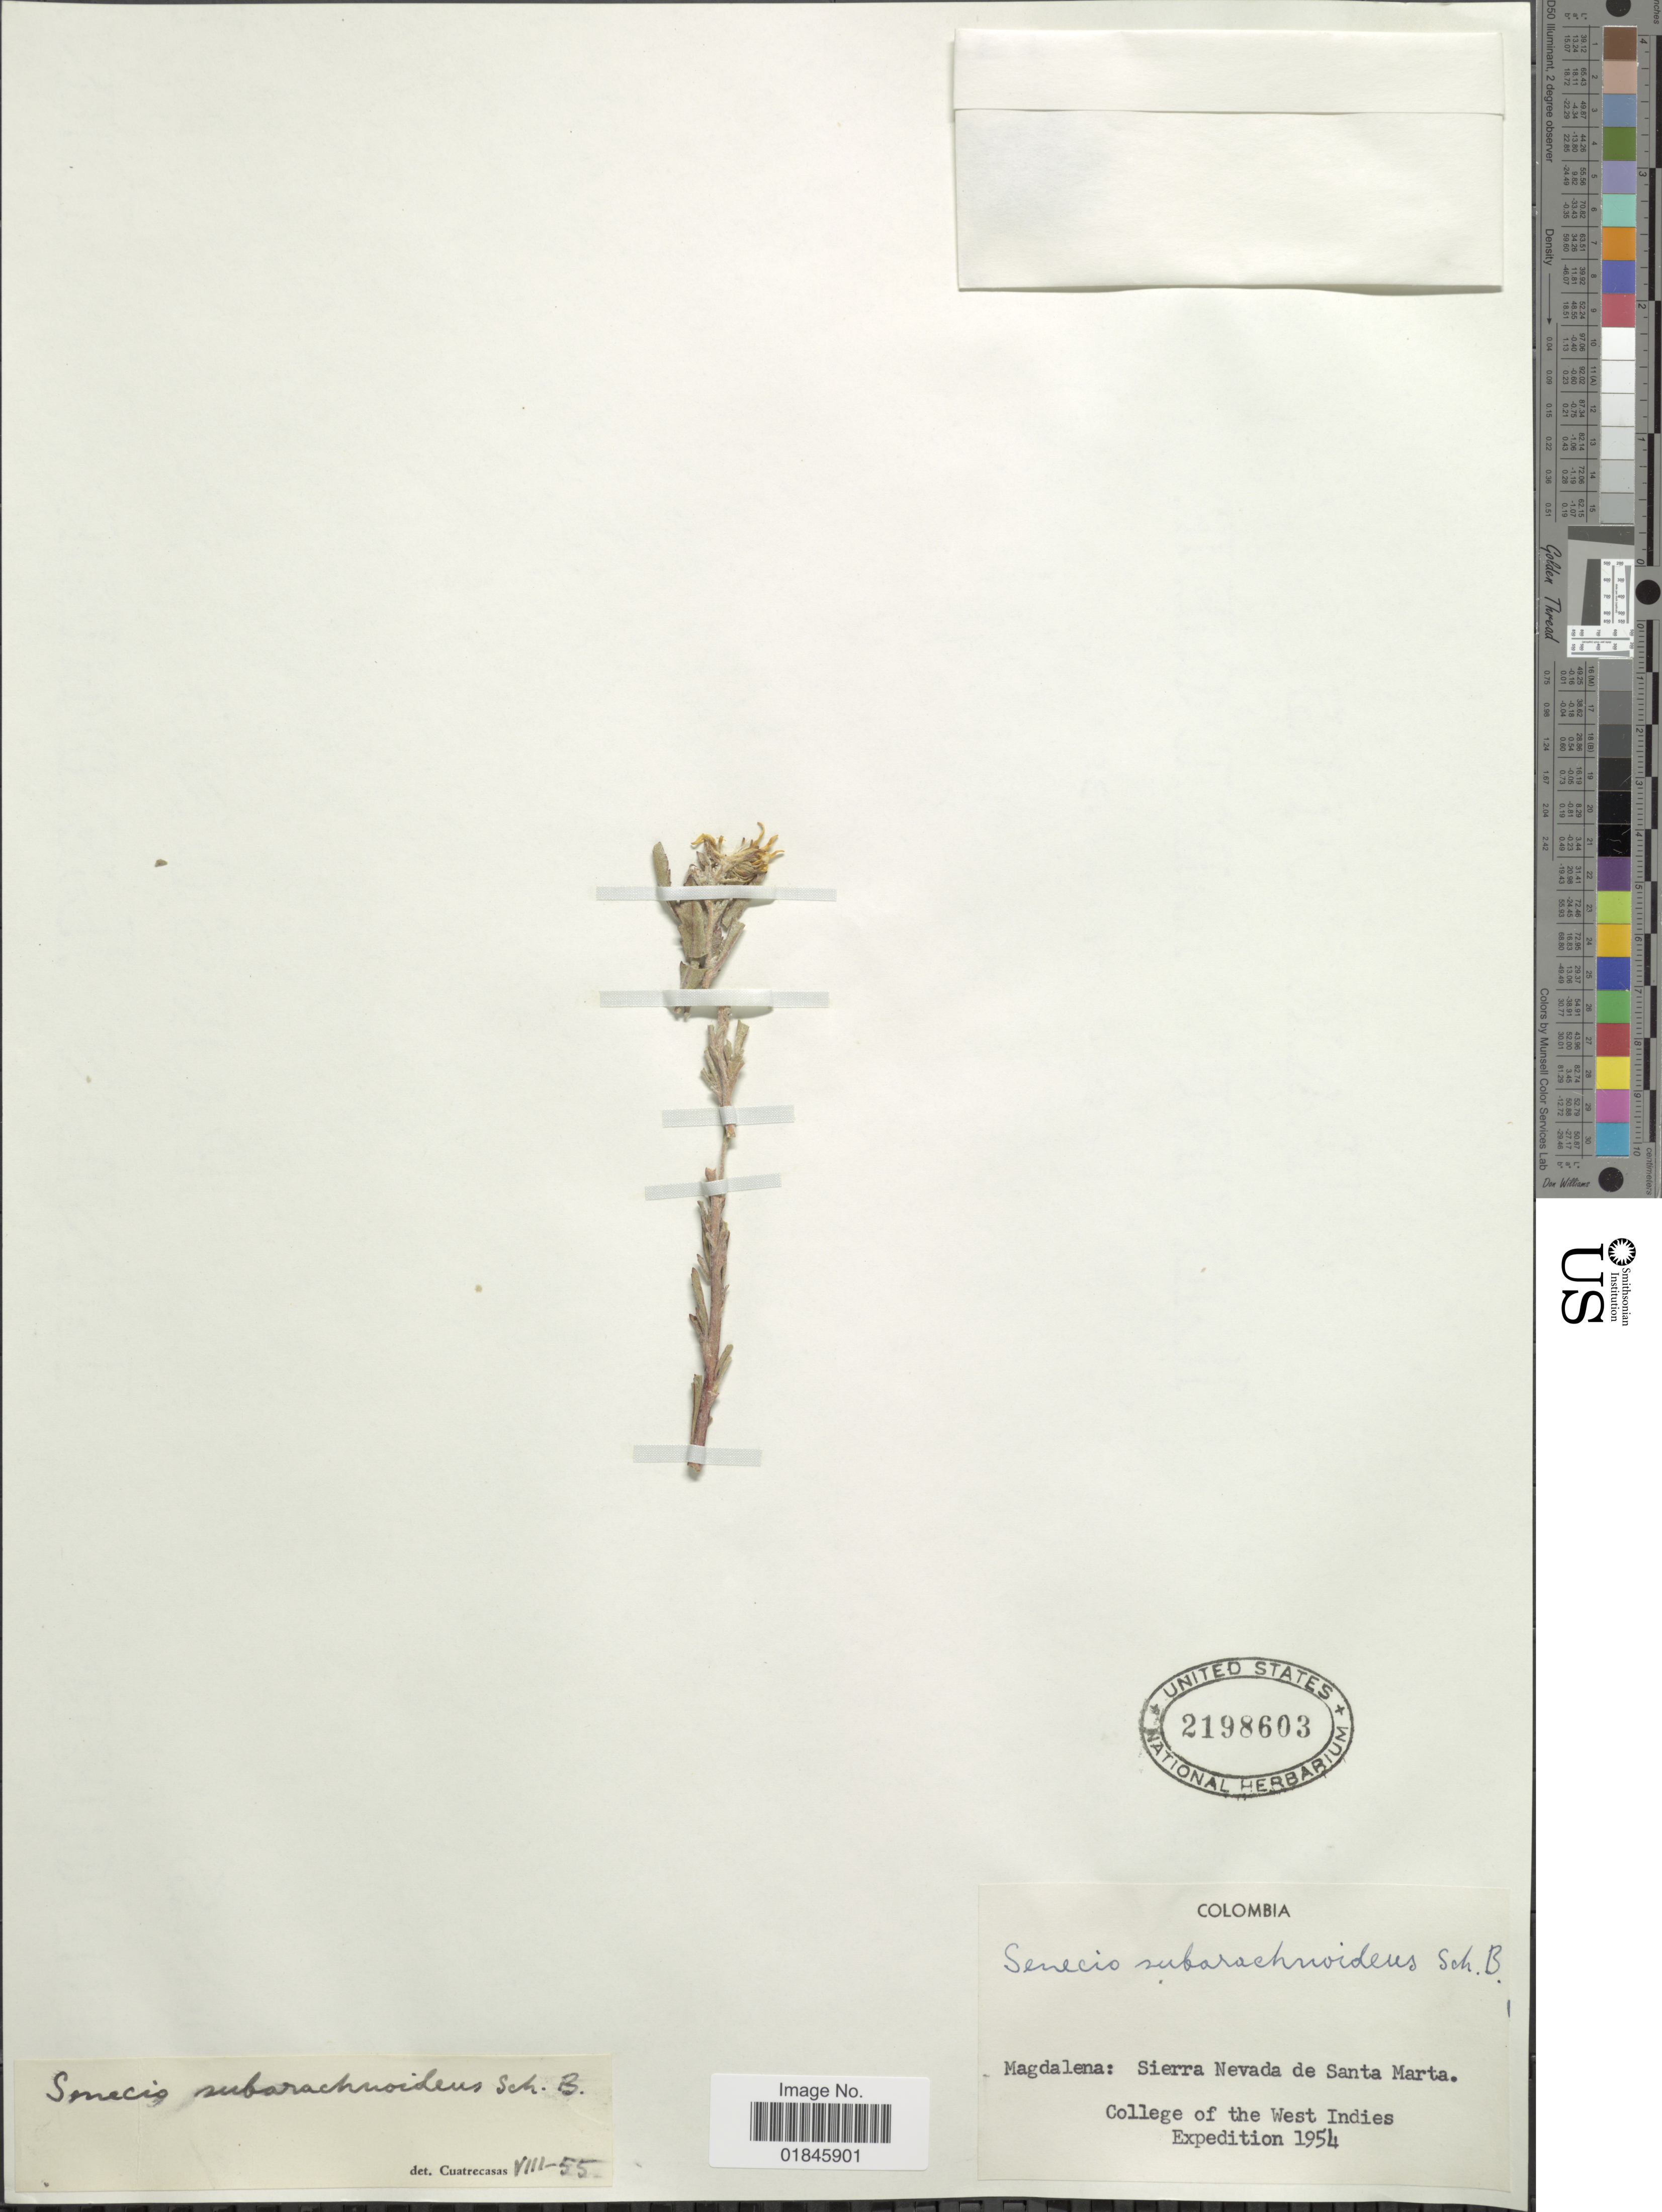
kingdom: Plantae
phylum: Tracheophyta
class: Magnoliopsida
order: Asterales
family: Asteraceae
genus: Pentacalia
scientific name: Pentacalia subarachnoidea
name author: (Wedd.) Cuatrec.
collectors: College of the West Indies Expedition 1954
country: Colombia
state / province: Magdalena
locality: Magdalena: Sierra Nevada de Santa Marta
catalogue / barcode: US 2198603